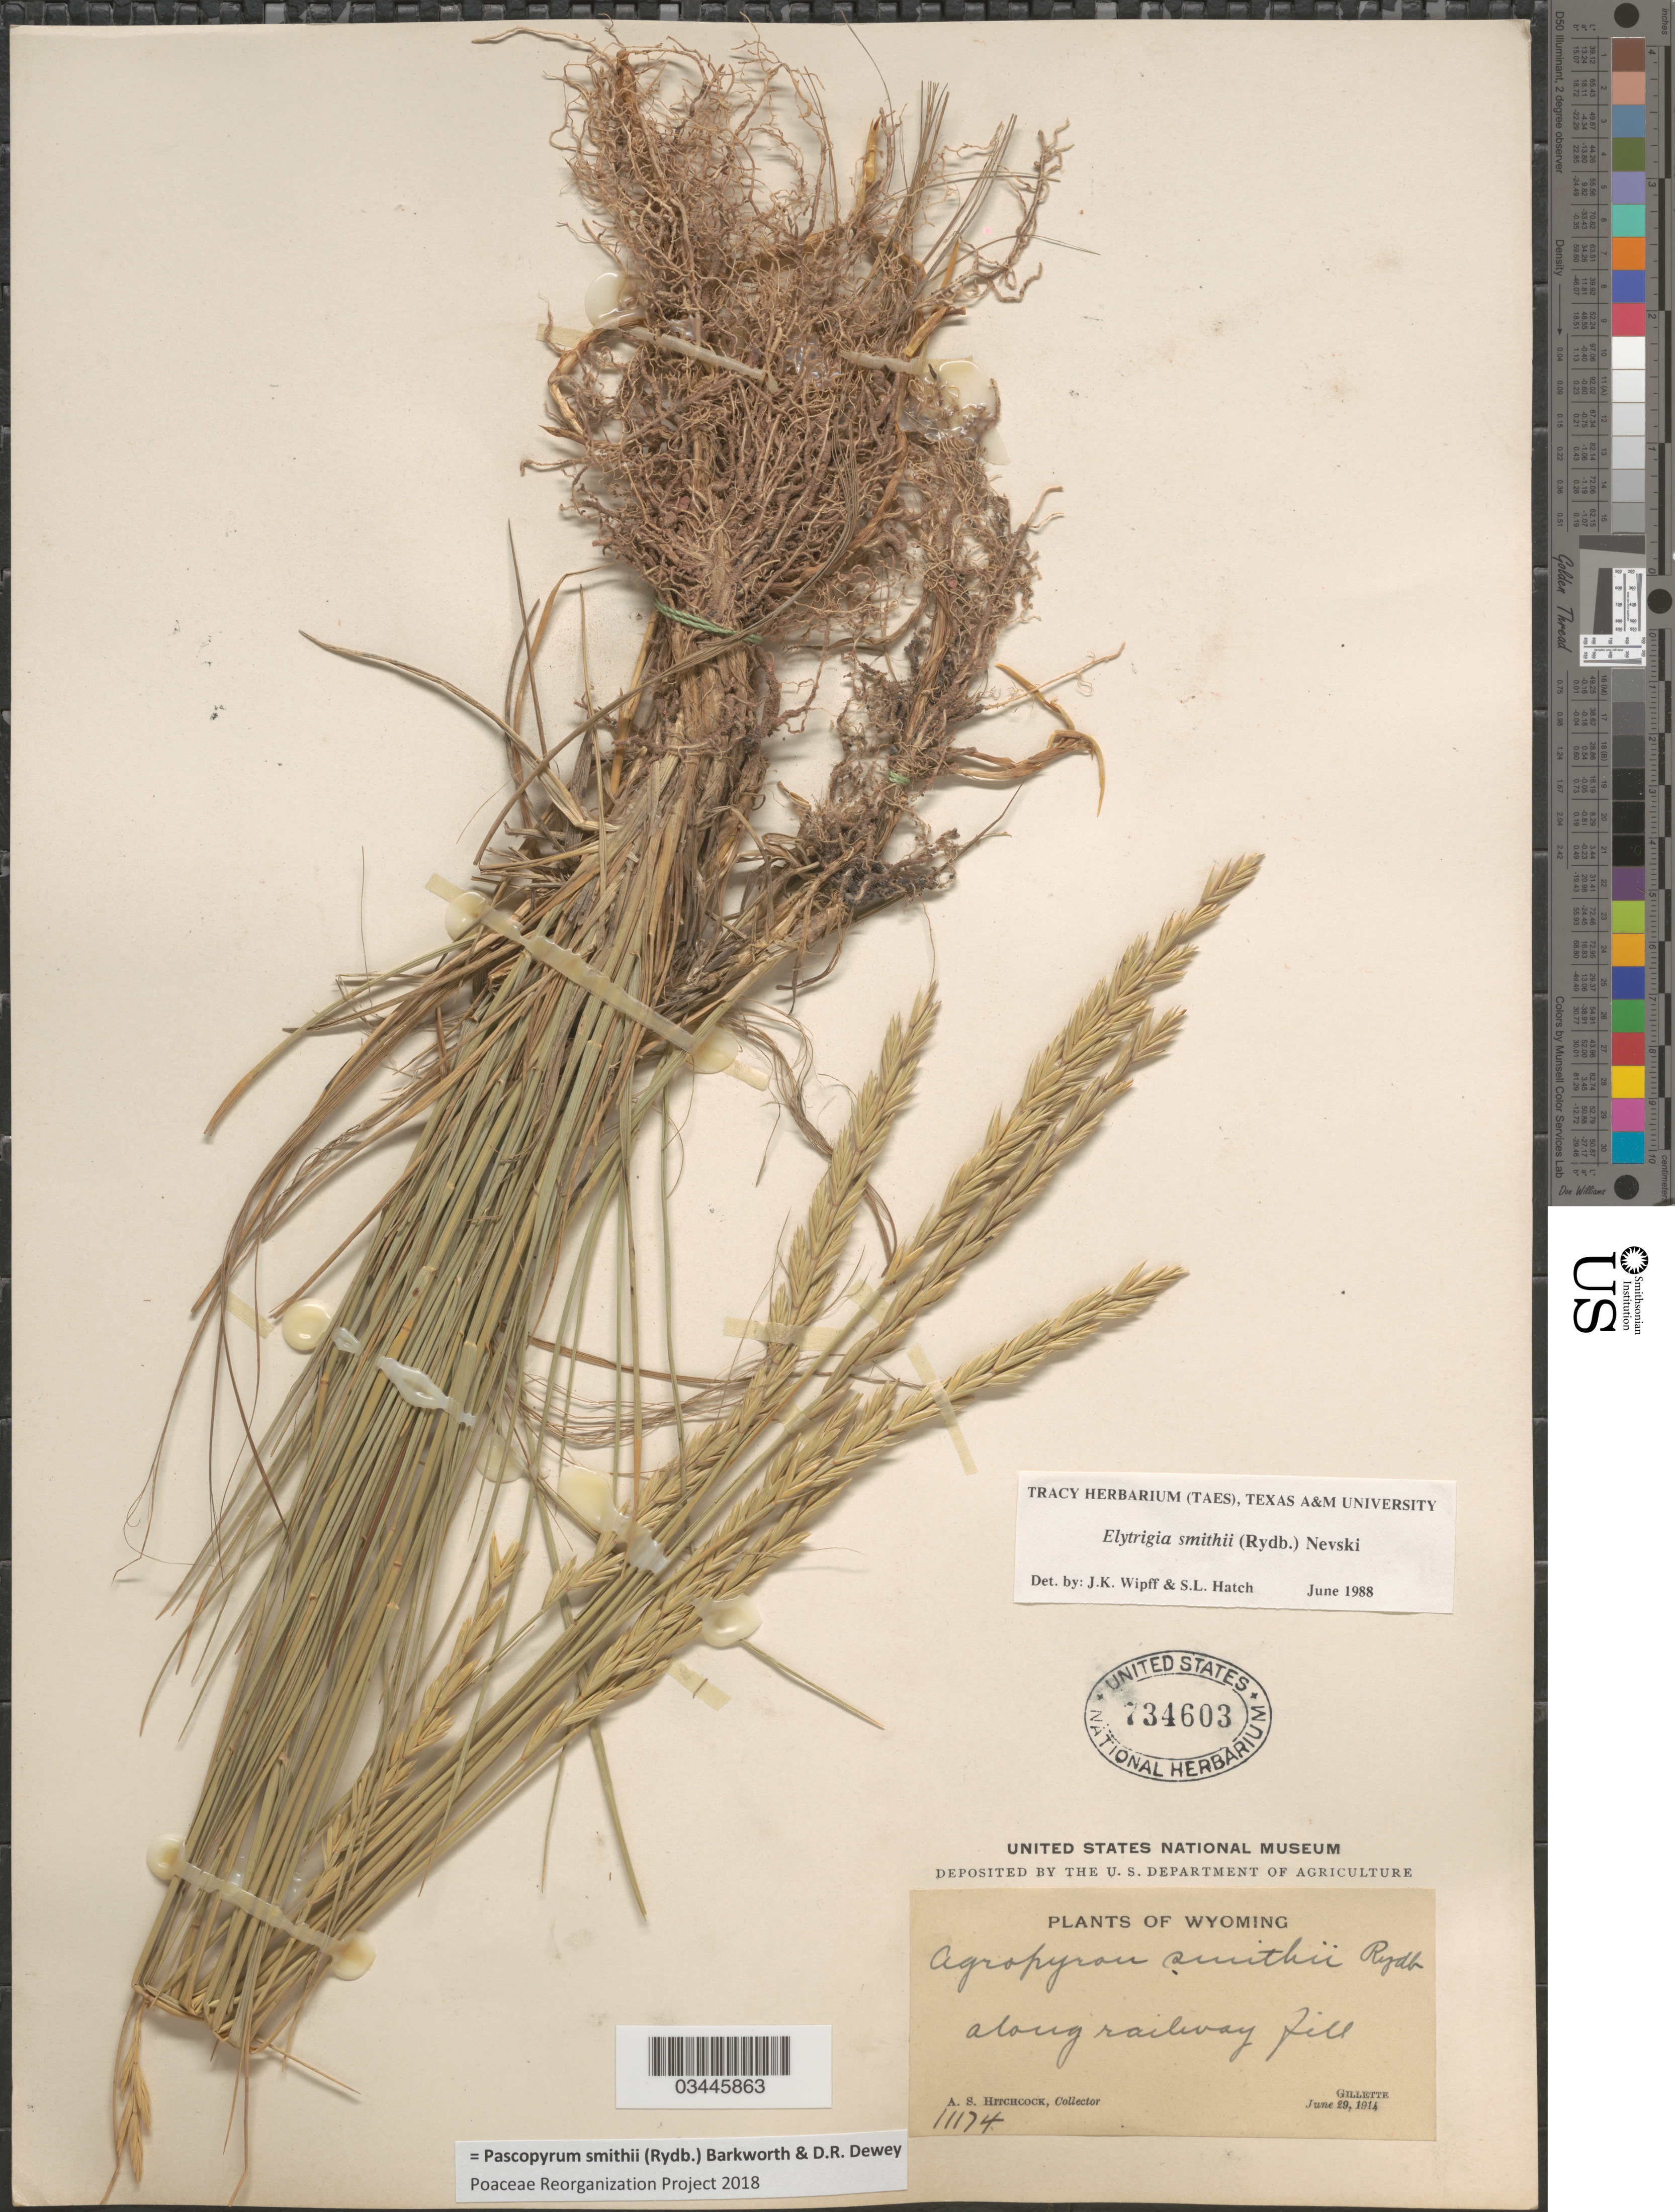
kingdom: Plantae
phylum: Tracheophyta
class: Liliopsida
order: Poales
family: Poaceae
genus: Pascopyrum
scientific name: Pascopyrum smithii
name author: (Rydb.) Barkworth & Dewey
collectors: A. S. Hitchcock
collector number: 11174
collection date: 1914-06-29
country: United States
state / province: Wyoming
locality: Along railway fill. Gillette.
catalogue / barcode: US 734603